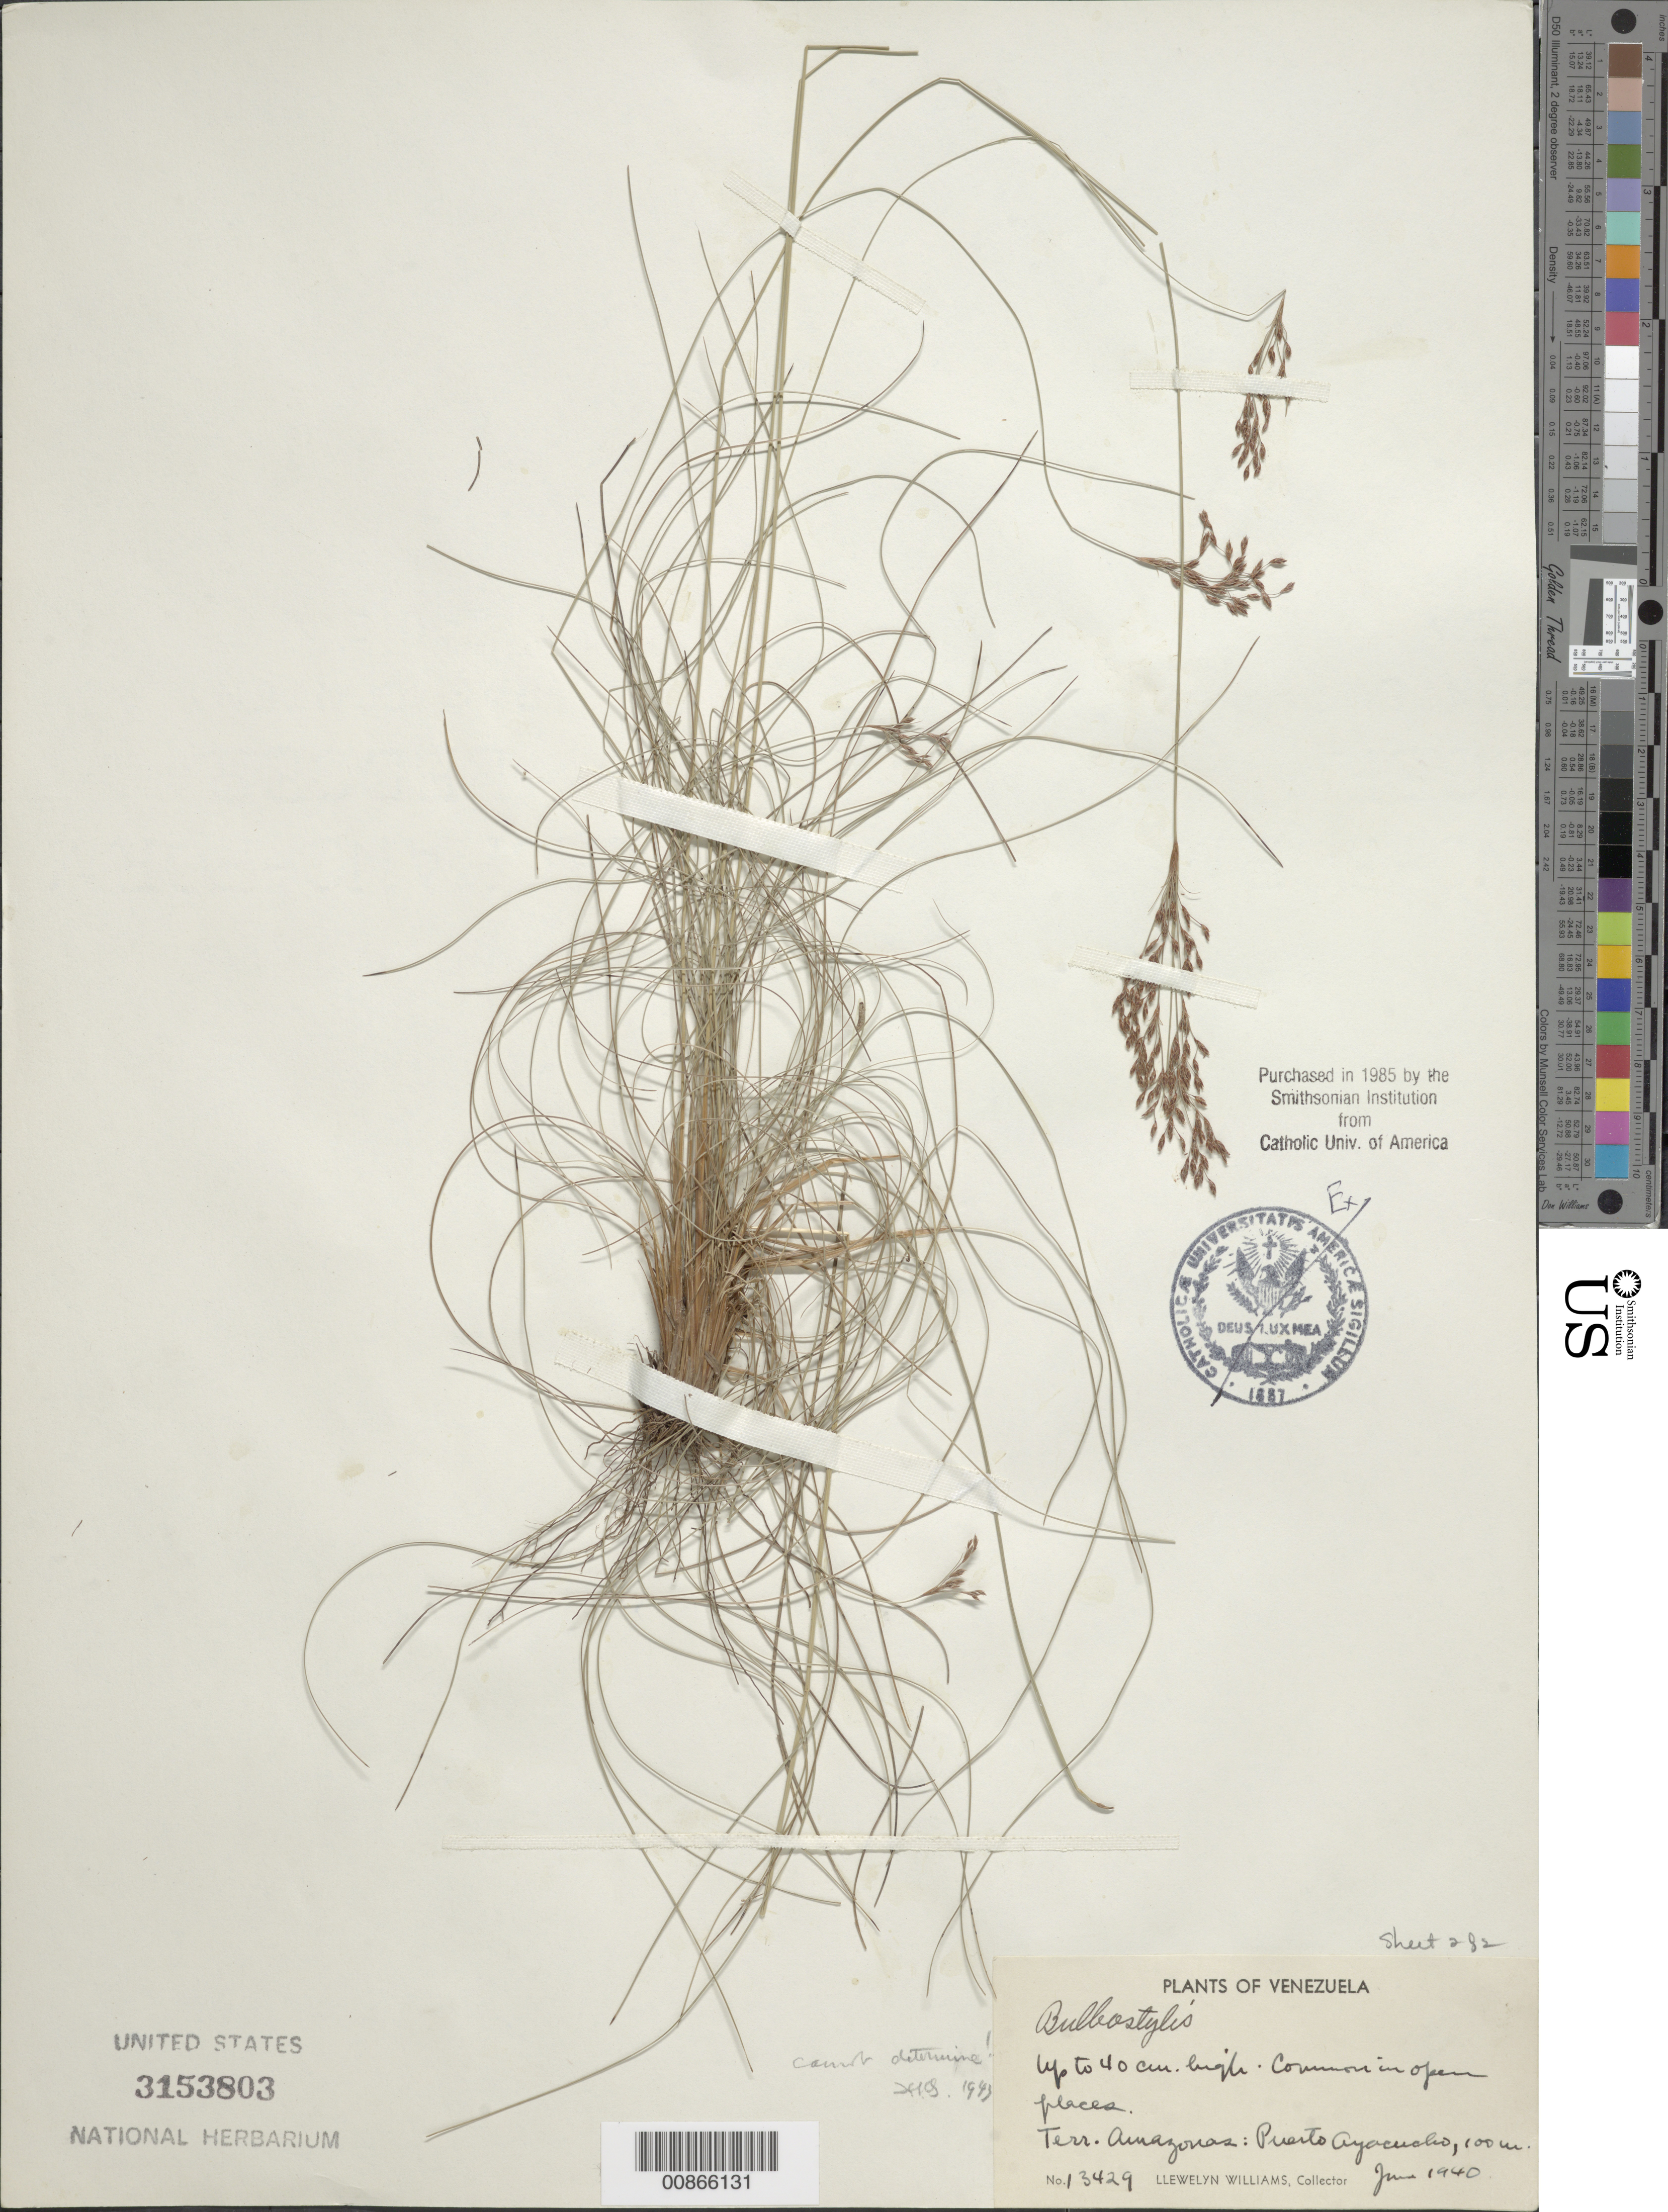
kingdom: Plantae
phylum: Tracheophyta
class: Liliopsida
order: Poales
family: Cyperaceae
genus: Bulbostylis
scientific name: Bulbostylis junciformis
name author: (Kunth) C.B. Clarke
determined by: Maciel-Silva, J. F.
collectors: Ll. Williams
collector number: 13429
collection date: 1940-06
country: Venezuela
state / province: Amazonas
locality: Puerto Ayacucho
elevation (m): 100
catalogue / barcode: US 3153803